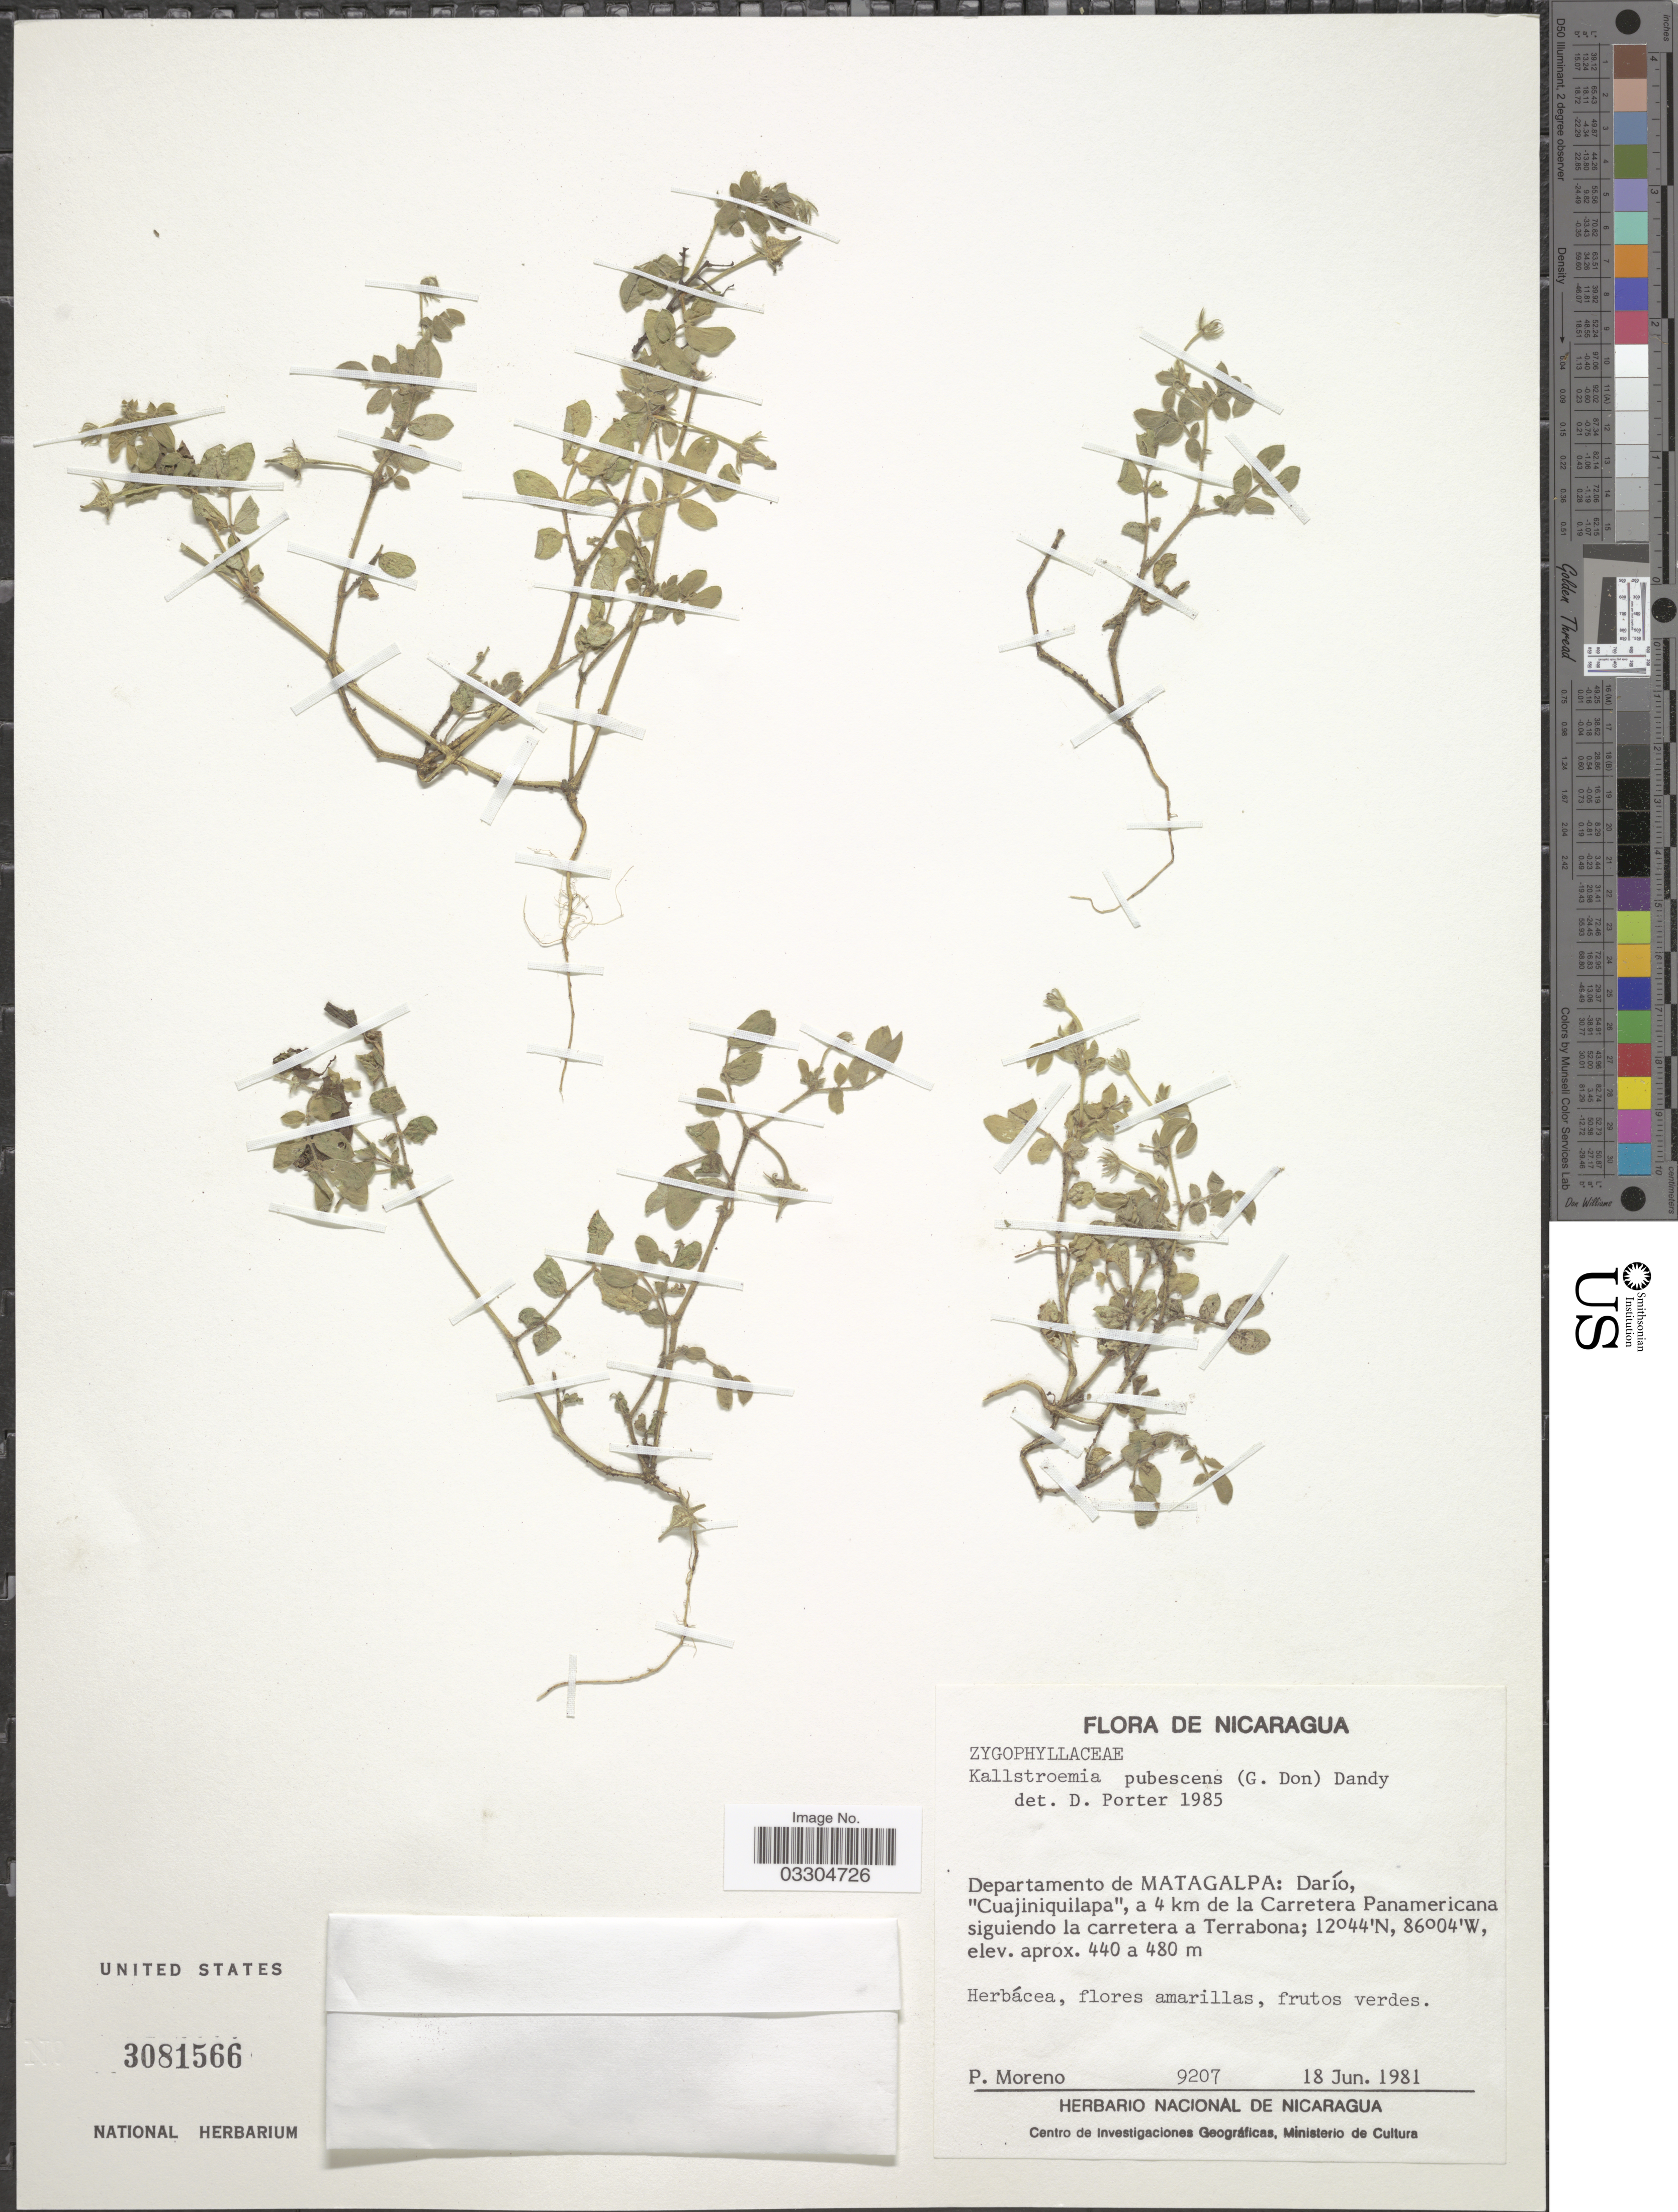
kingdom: Plantae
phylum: Tracheophyta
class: Magnoliopsida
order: Zygophyllales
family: Zygophyllaceae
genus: Kallstroemia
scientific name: Kallstroemia pubescens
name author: (G. Don) Dandy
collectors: P. Moreno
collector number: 9207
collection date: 1981-06-18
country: Nicaragua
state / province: Matagalpa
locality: Departamento de Matagalpa: Darío, "Cuajiniquilapa", a 4 km de la Carretera Panamericana siguiendo la carretera a Terrabona.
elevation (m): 440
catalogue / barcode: US 3081566